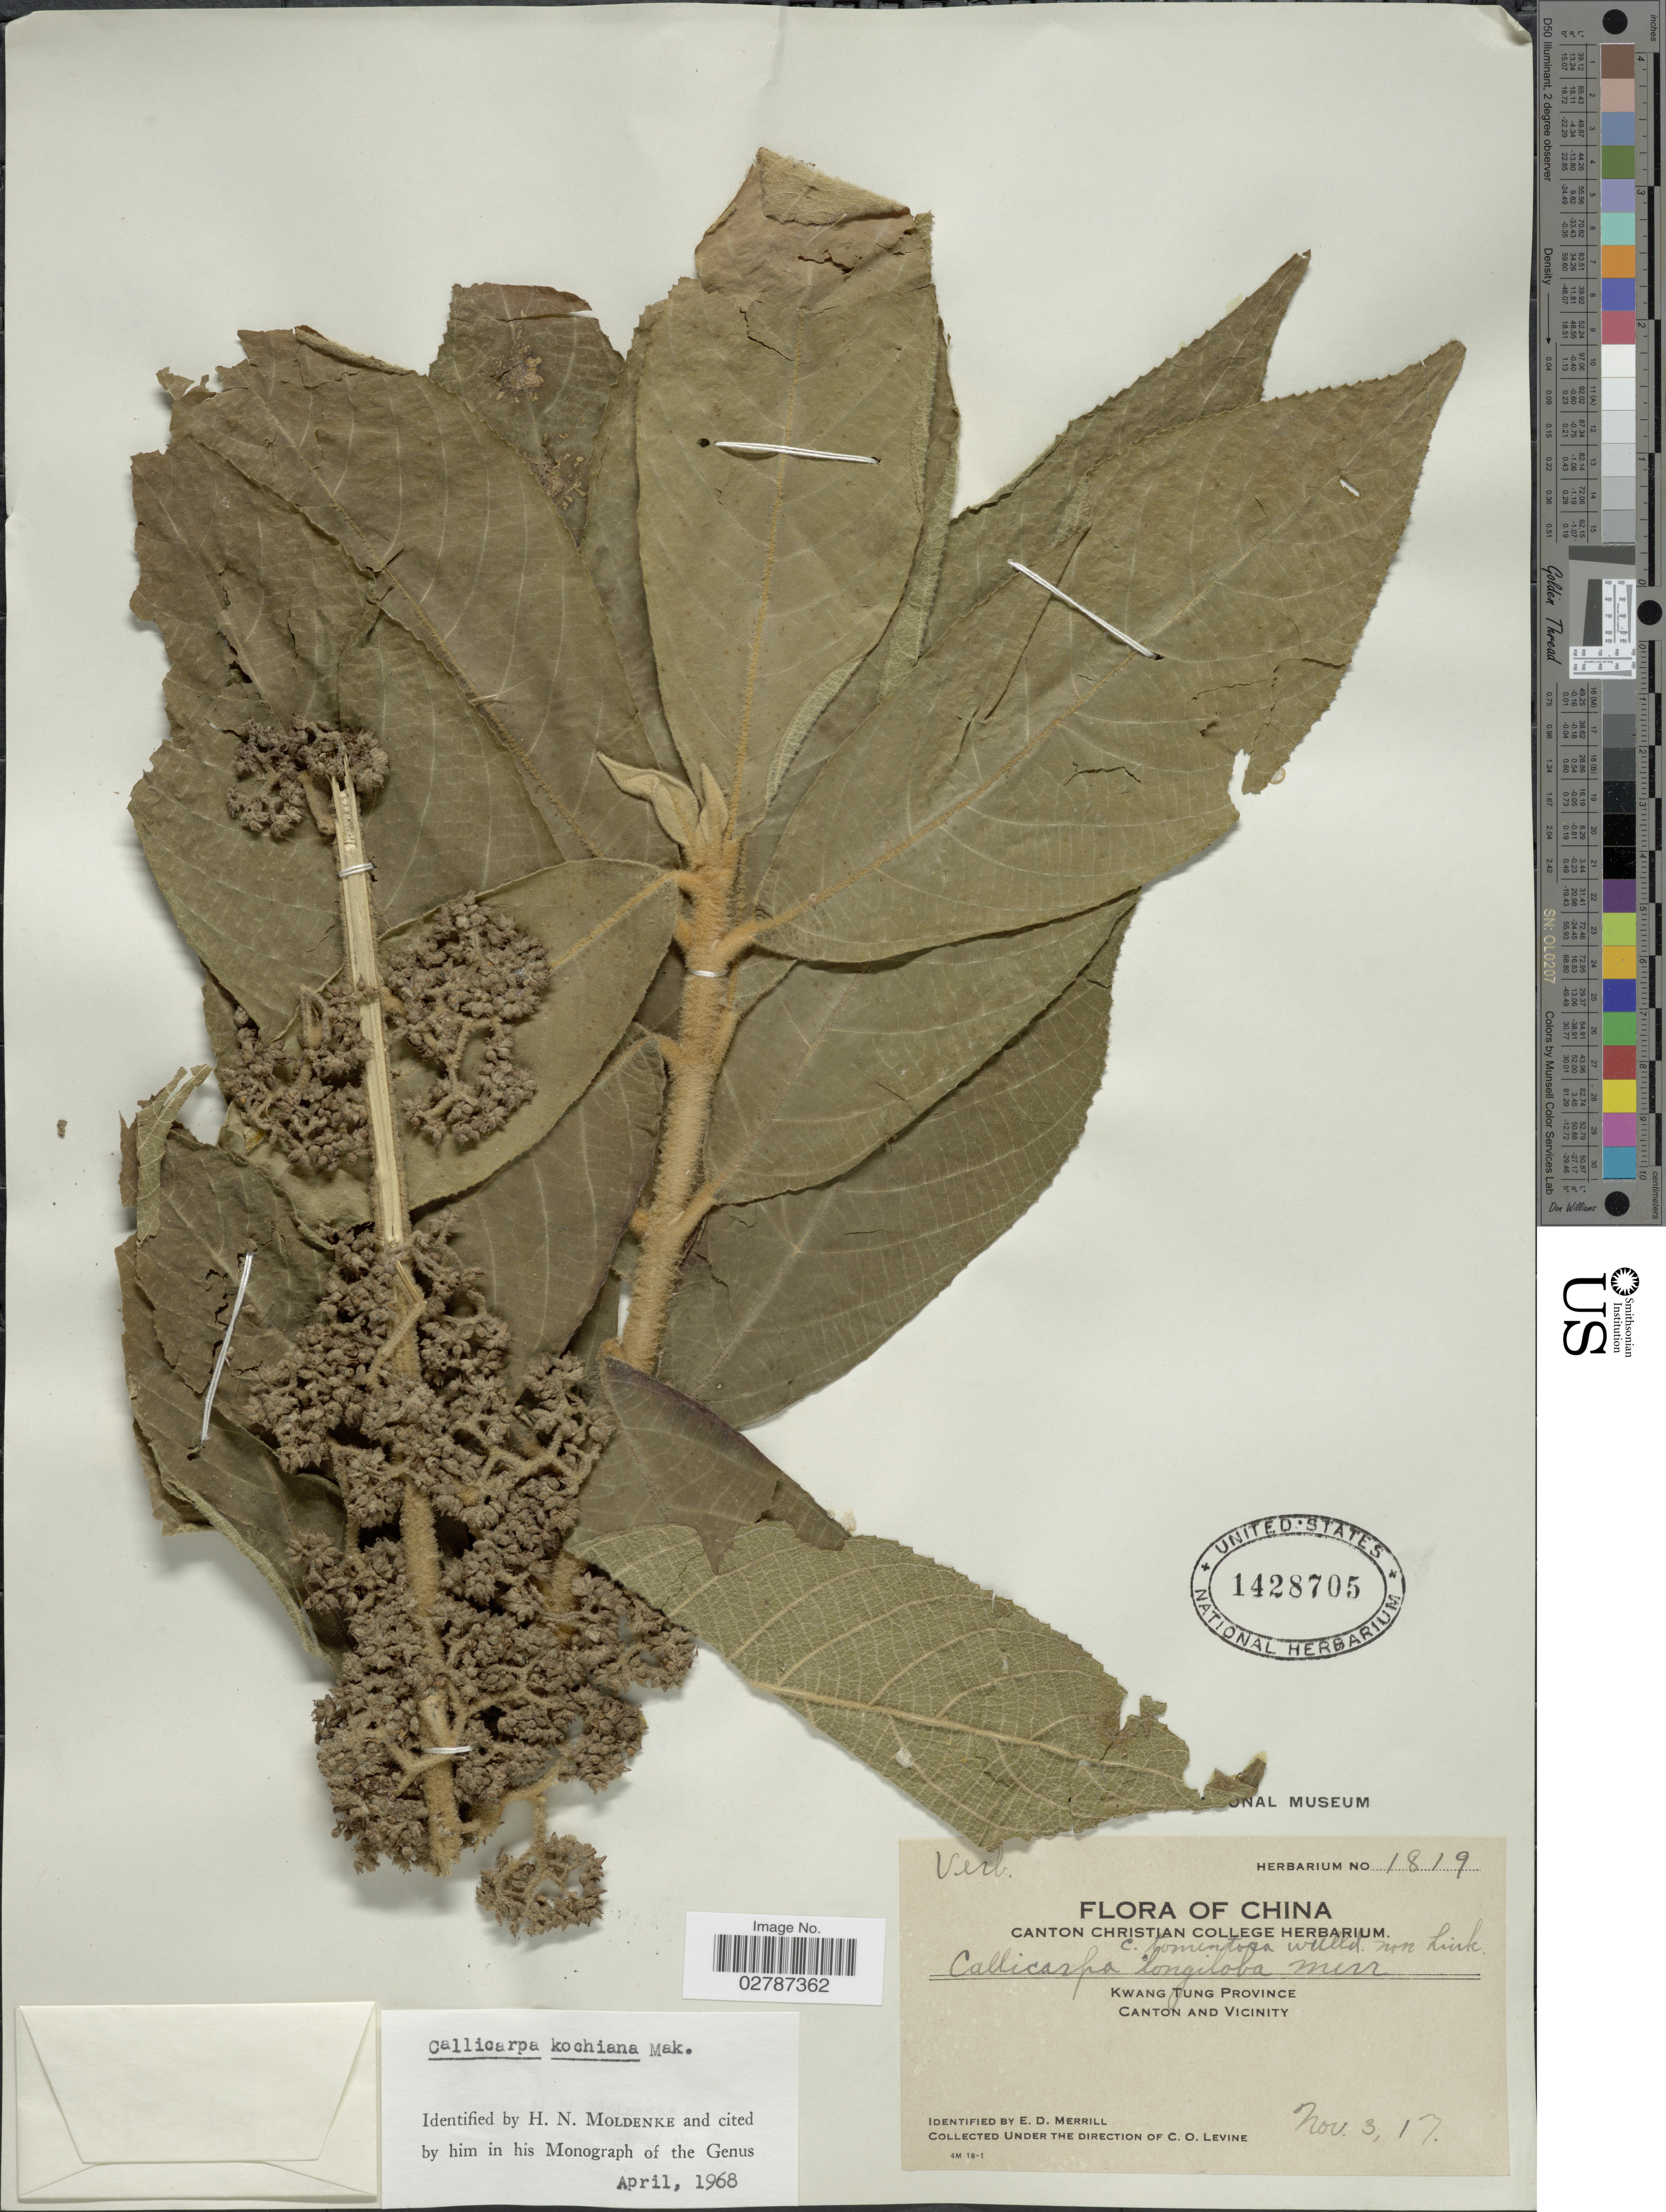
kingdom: Plantae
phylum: Tracheophyta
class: Magnoliopsida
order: Lamiales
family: Lamiaceae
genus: Callicarpa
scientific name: Callicarpa kochiana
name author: Makino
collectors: C. O. Levine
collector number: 1819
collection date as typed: Transcribed d/m/y: 3/11/17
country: China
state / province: Guangdong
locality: Kwang Tung Province. Canton and Vicinity.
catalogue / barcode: US 1428705